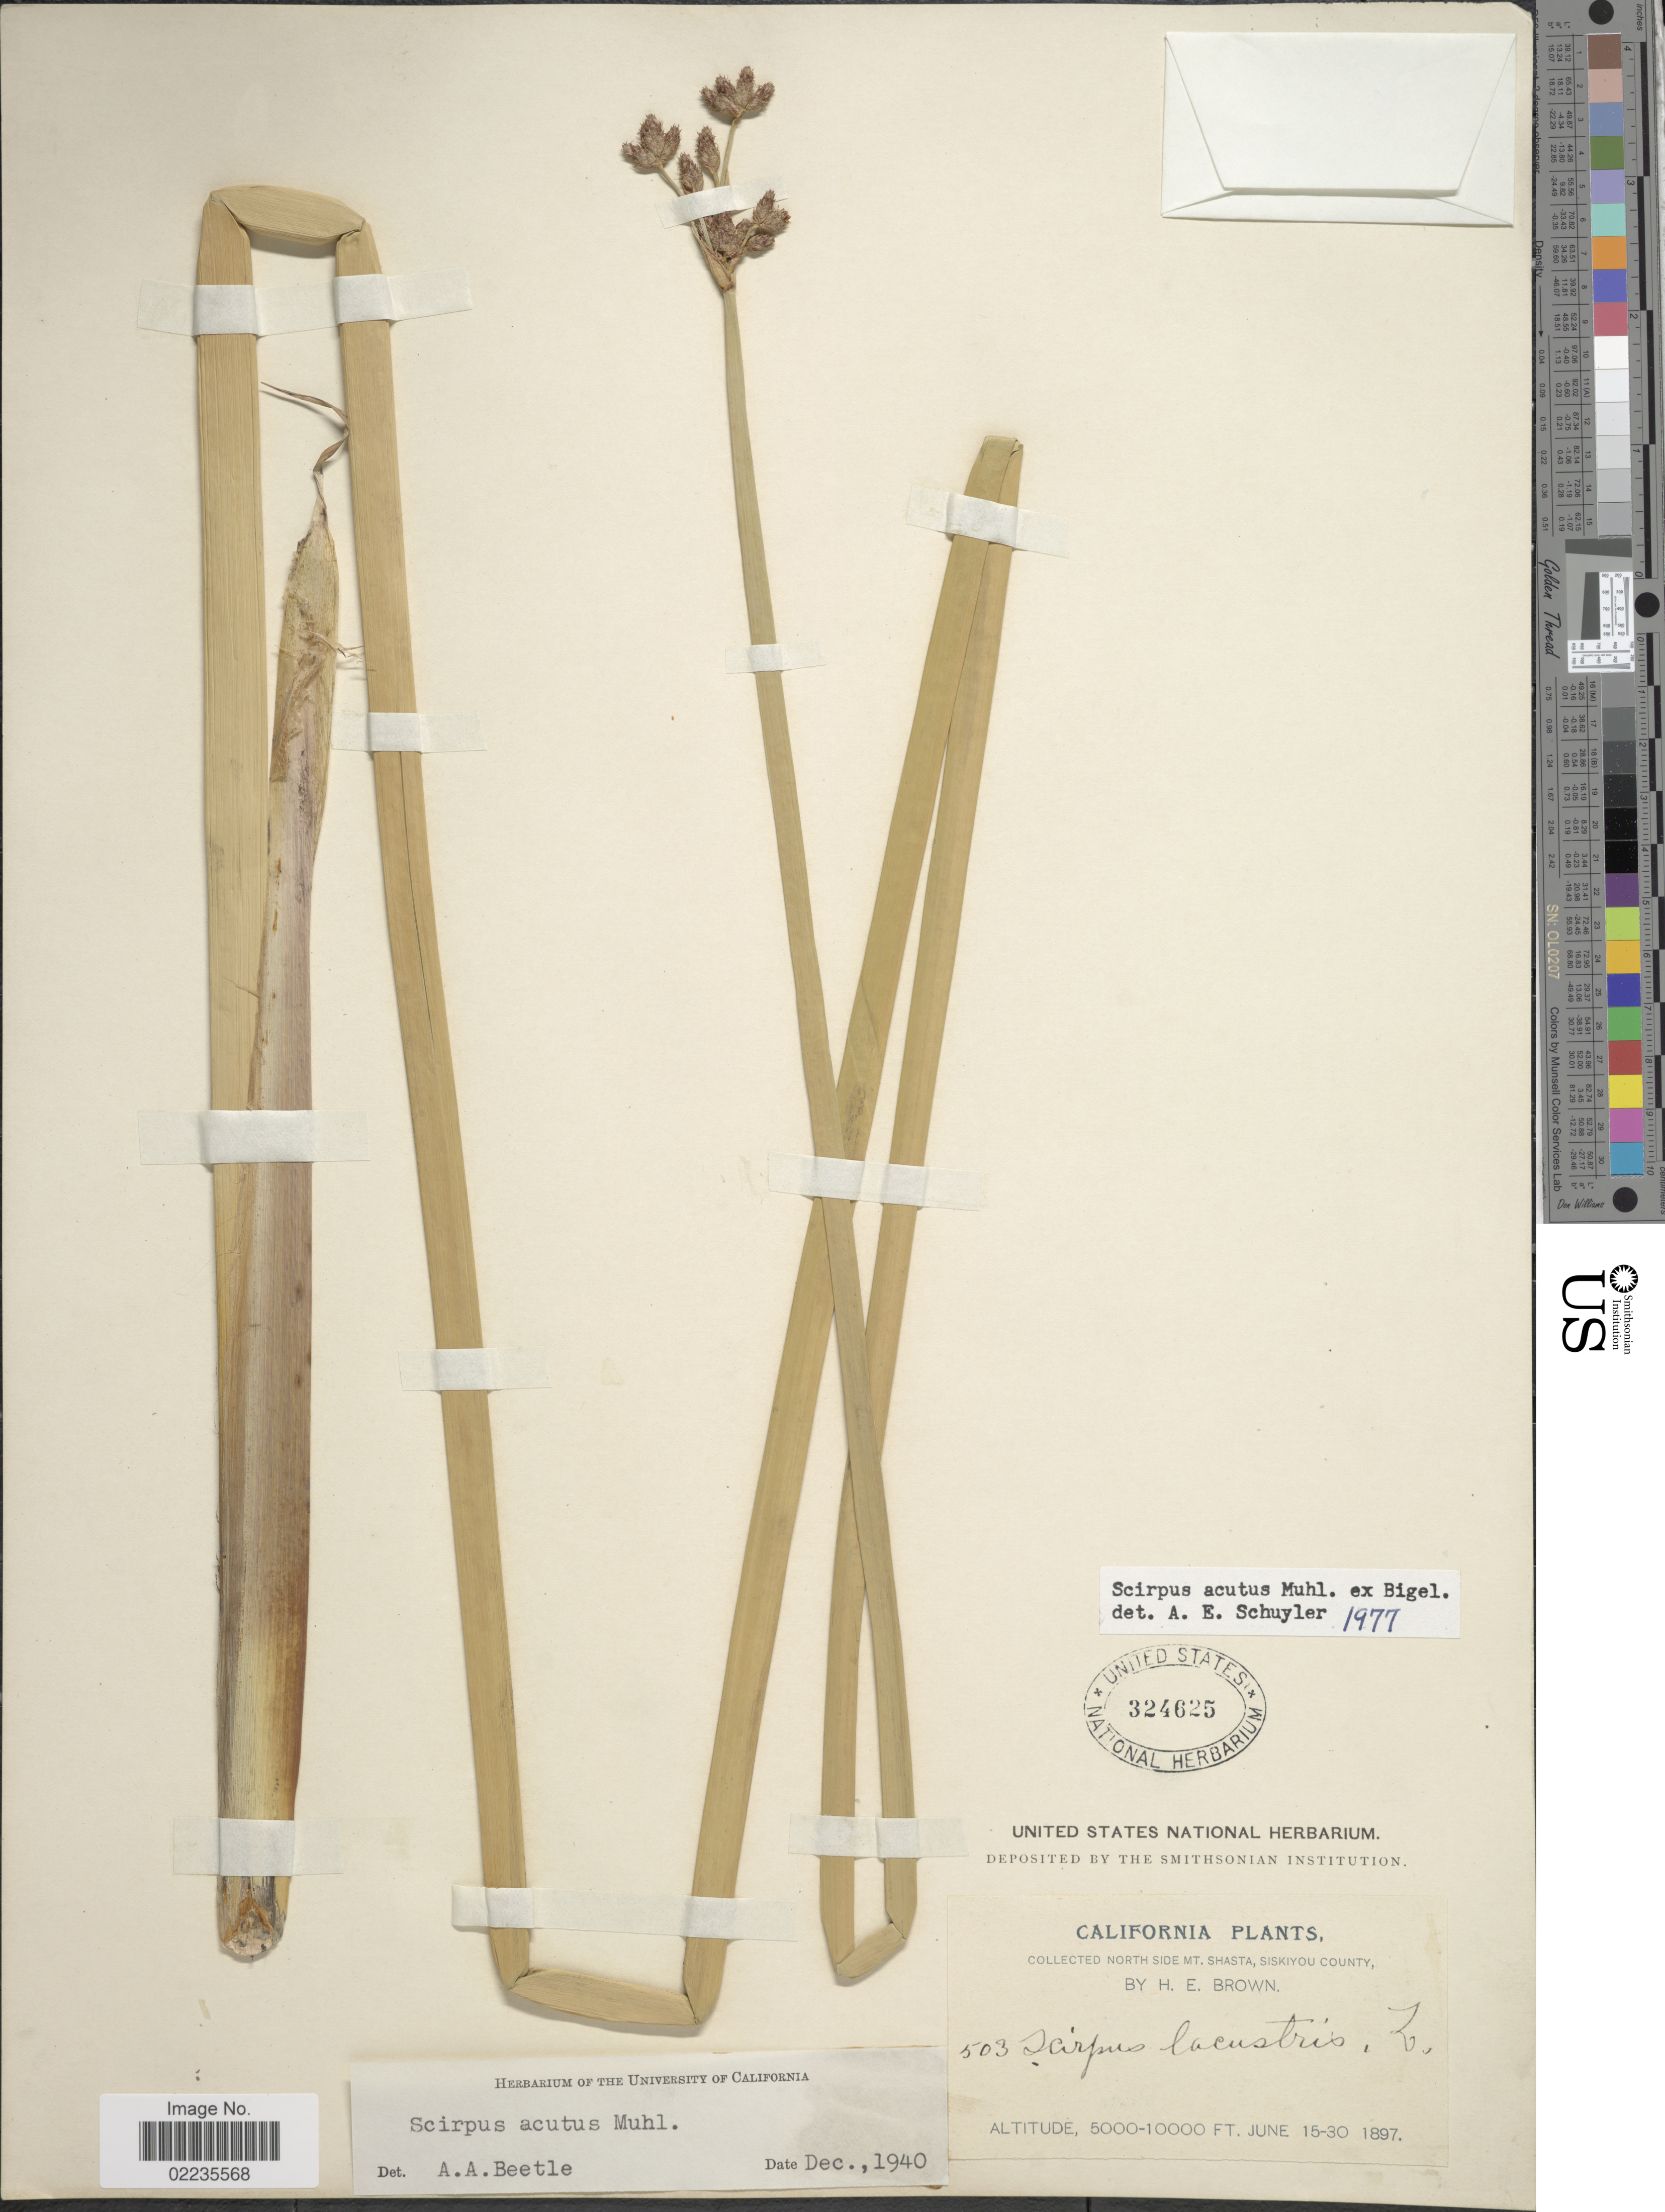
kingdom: Plantae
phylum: Tracheophyta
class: Liliopsida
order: Poales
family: Cyperaceae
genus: Schoenoplectus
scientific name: Schoenoplectus acutus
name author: (Muhl. ex Bigelow) Á. Löve & D. Löve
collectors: H. E. Brown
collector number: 503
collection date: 1897-06-15/1897-06-30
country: United States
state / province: California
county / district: Siskiyou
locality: North Side Mt. Shasta, Siskiyou County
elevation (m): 1524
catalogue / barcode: US 324625